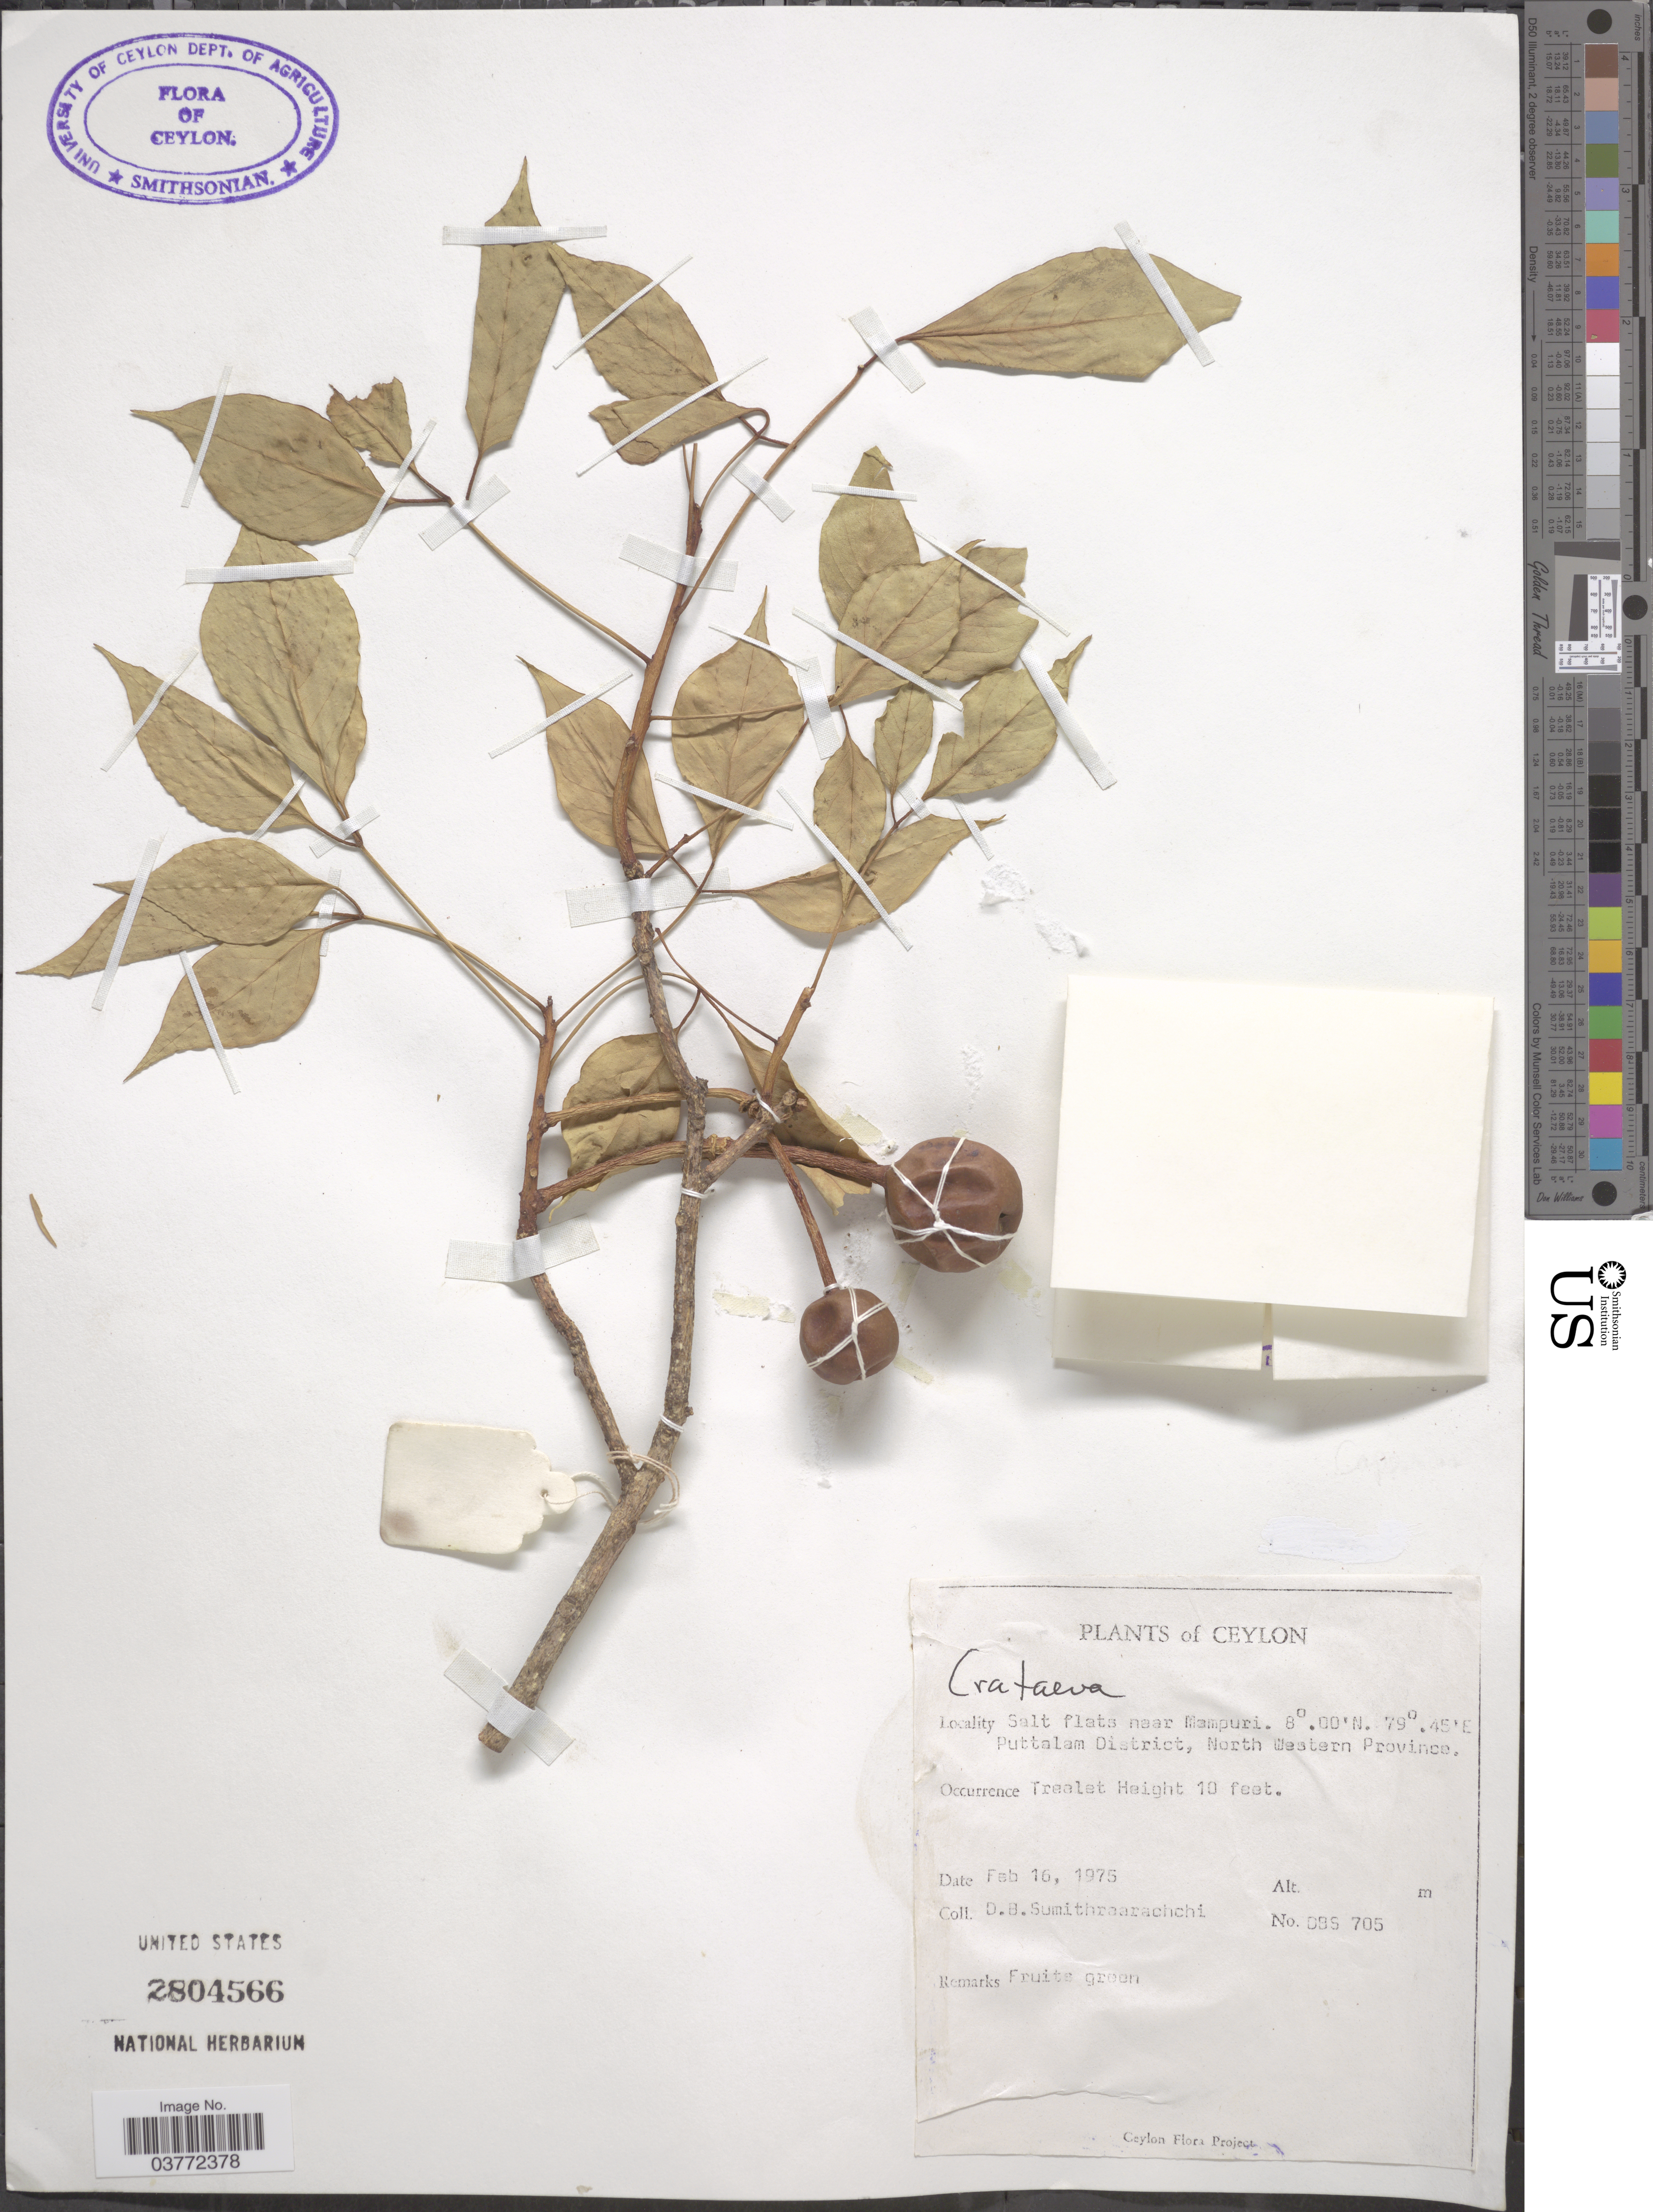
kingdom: Plantae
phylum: Tracheophyta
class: Magnoliopsida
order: Brassicales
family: Capparaceae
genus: Crateva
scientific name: Crateva adansonii subsp. odora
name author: (Buch.-Ham.) Jacobs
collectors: D. B. Sumithraarachchi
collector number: DBS 705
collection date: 1975-02-16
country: Sri Lanka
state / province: North Western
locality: Ceylon. Salt flats naar Mampuri. Puttalam District.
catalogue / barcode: US 2804566